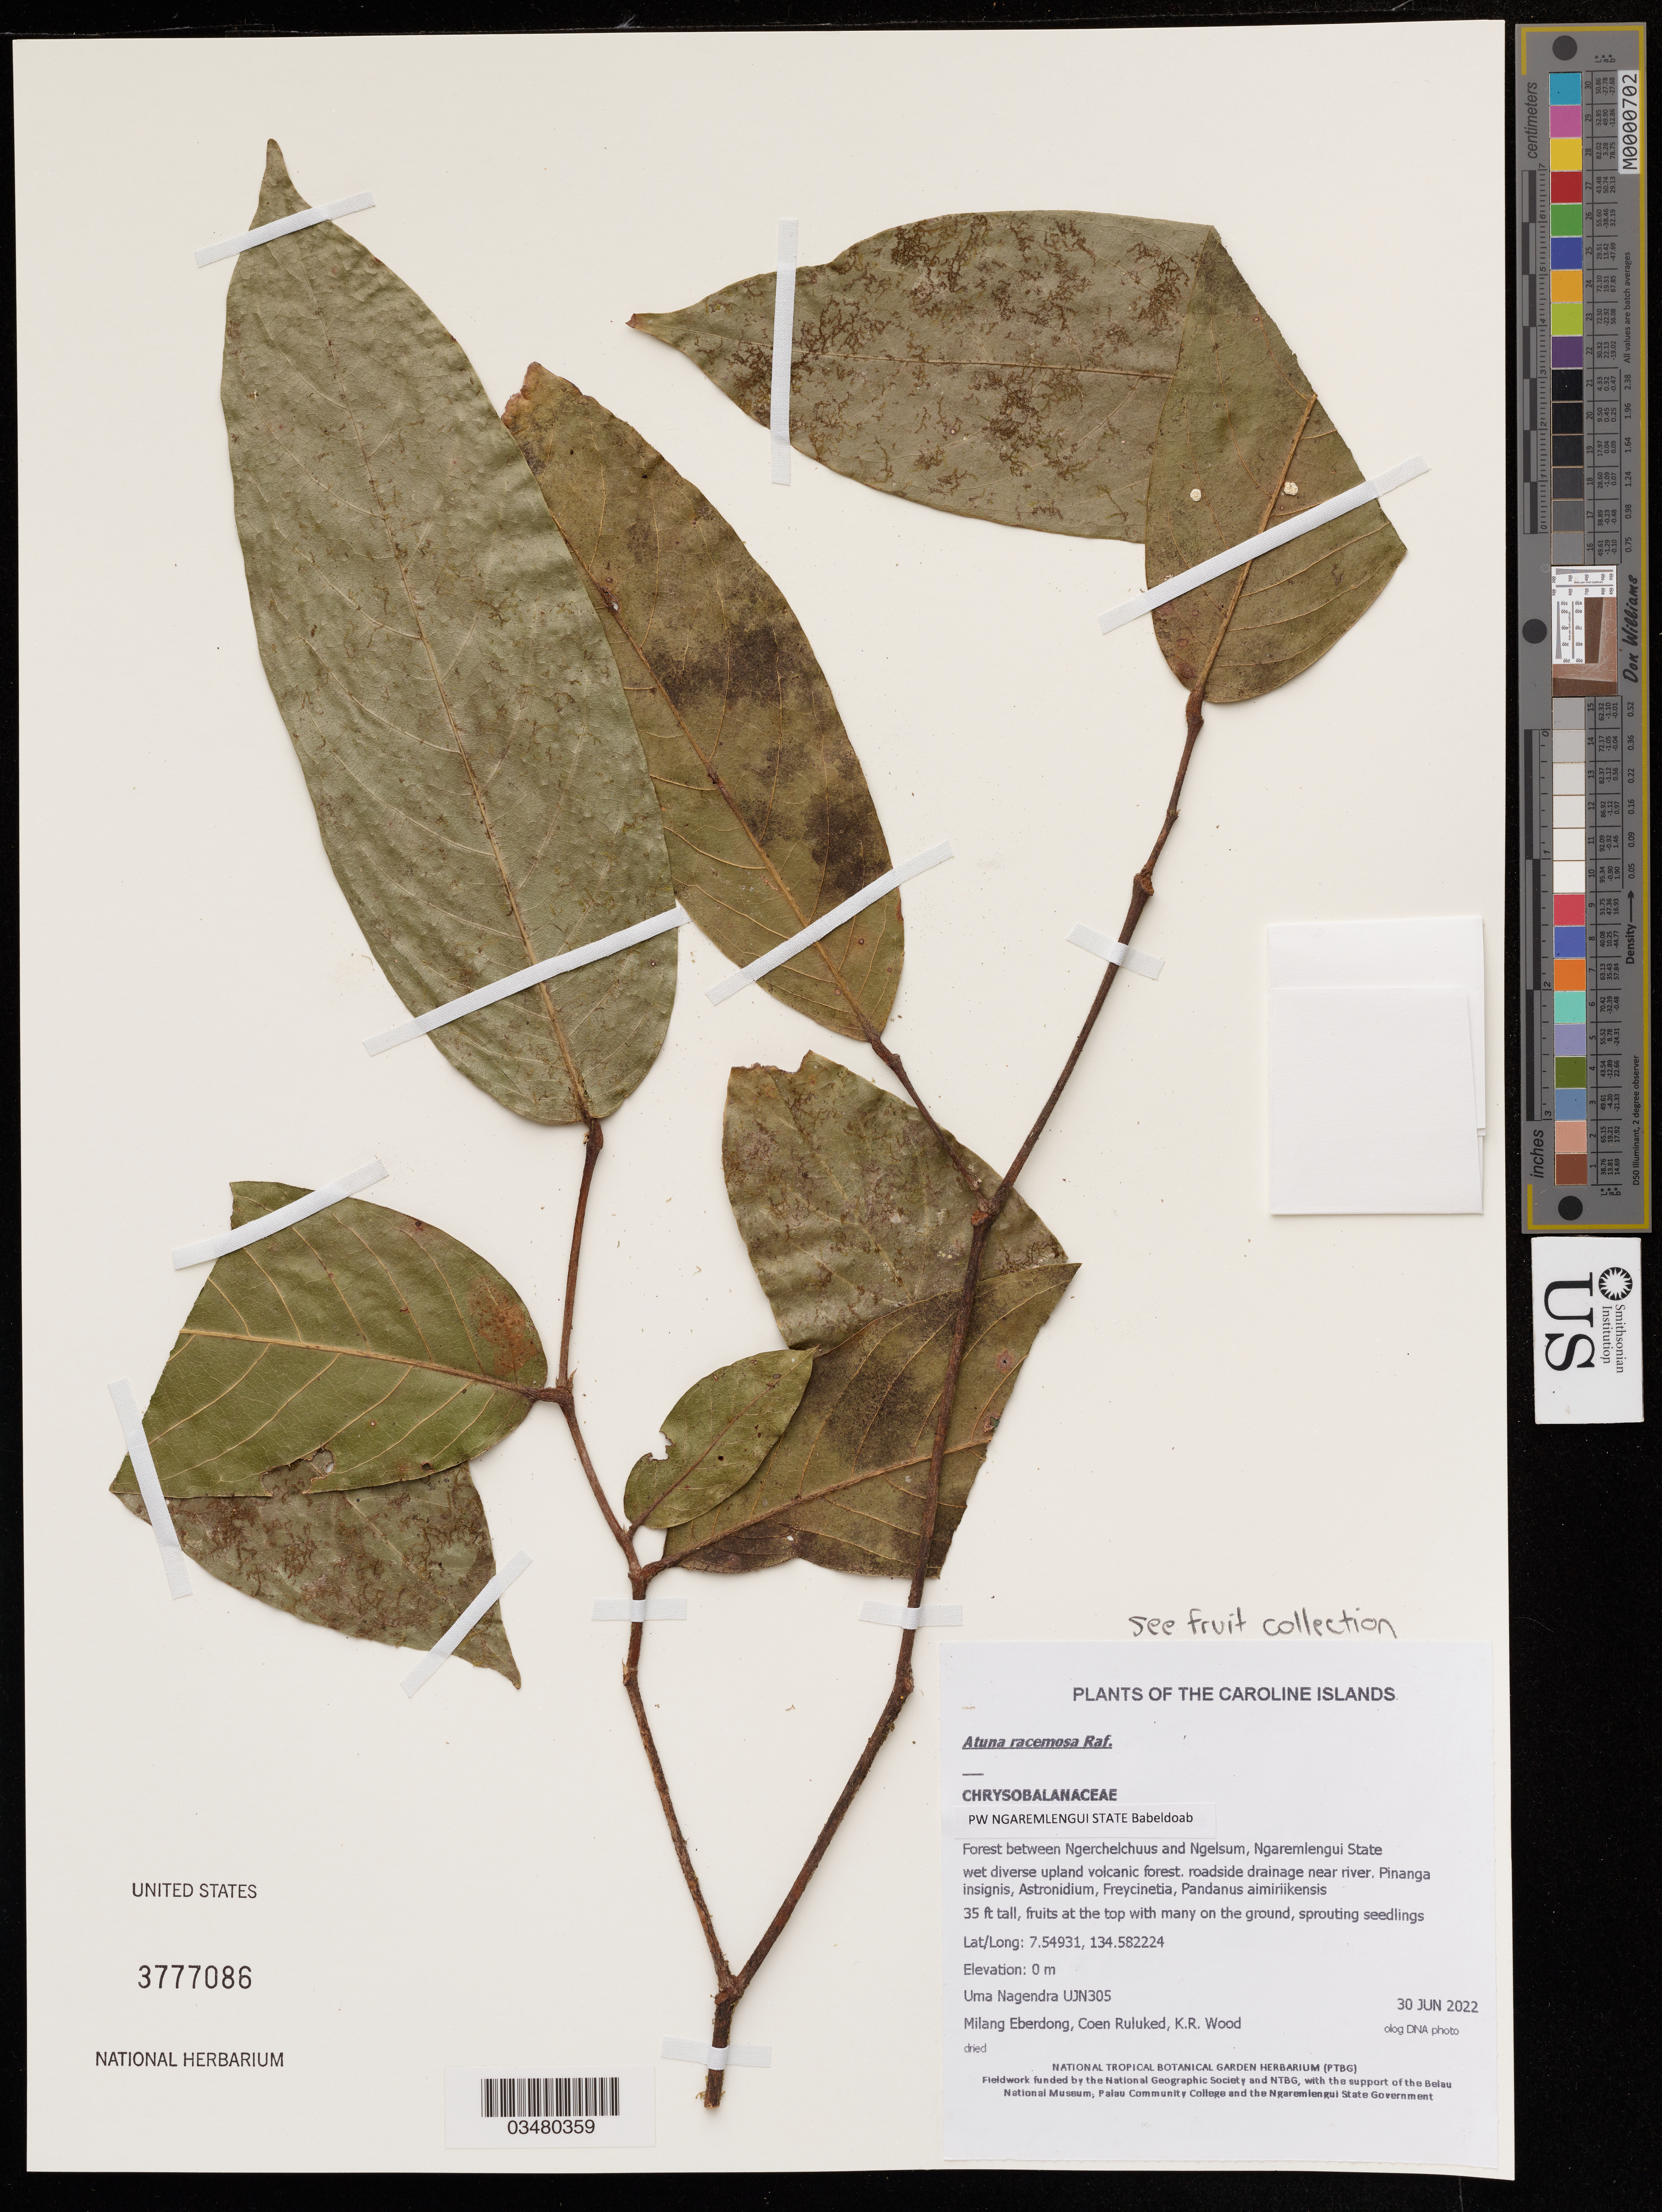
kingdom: Plantae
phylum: Tracheophyta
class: Magnoliopsida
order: Malpighiales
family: Chrysobalanaceae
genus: Atuna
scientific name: Atuna racemosa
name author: Raf.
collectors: U. Nagendra, M. Eberdong, C. Ruluked & R. Wood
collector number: UJN305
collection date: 2022-06-30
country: Palau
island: Babeldaob [Babelthuap]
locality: Ngaremlengui State, Babeldaob, forest between Ngerchelchuus and Ngelsum, roadside drainage near river.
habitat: Wet diverse upland volcanic forest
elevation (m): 0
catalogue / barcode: US 3777086